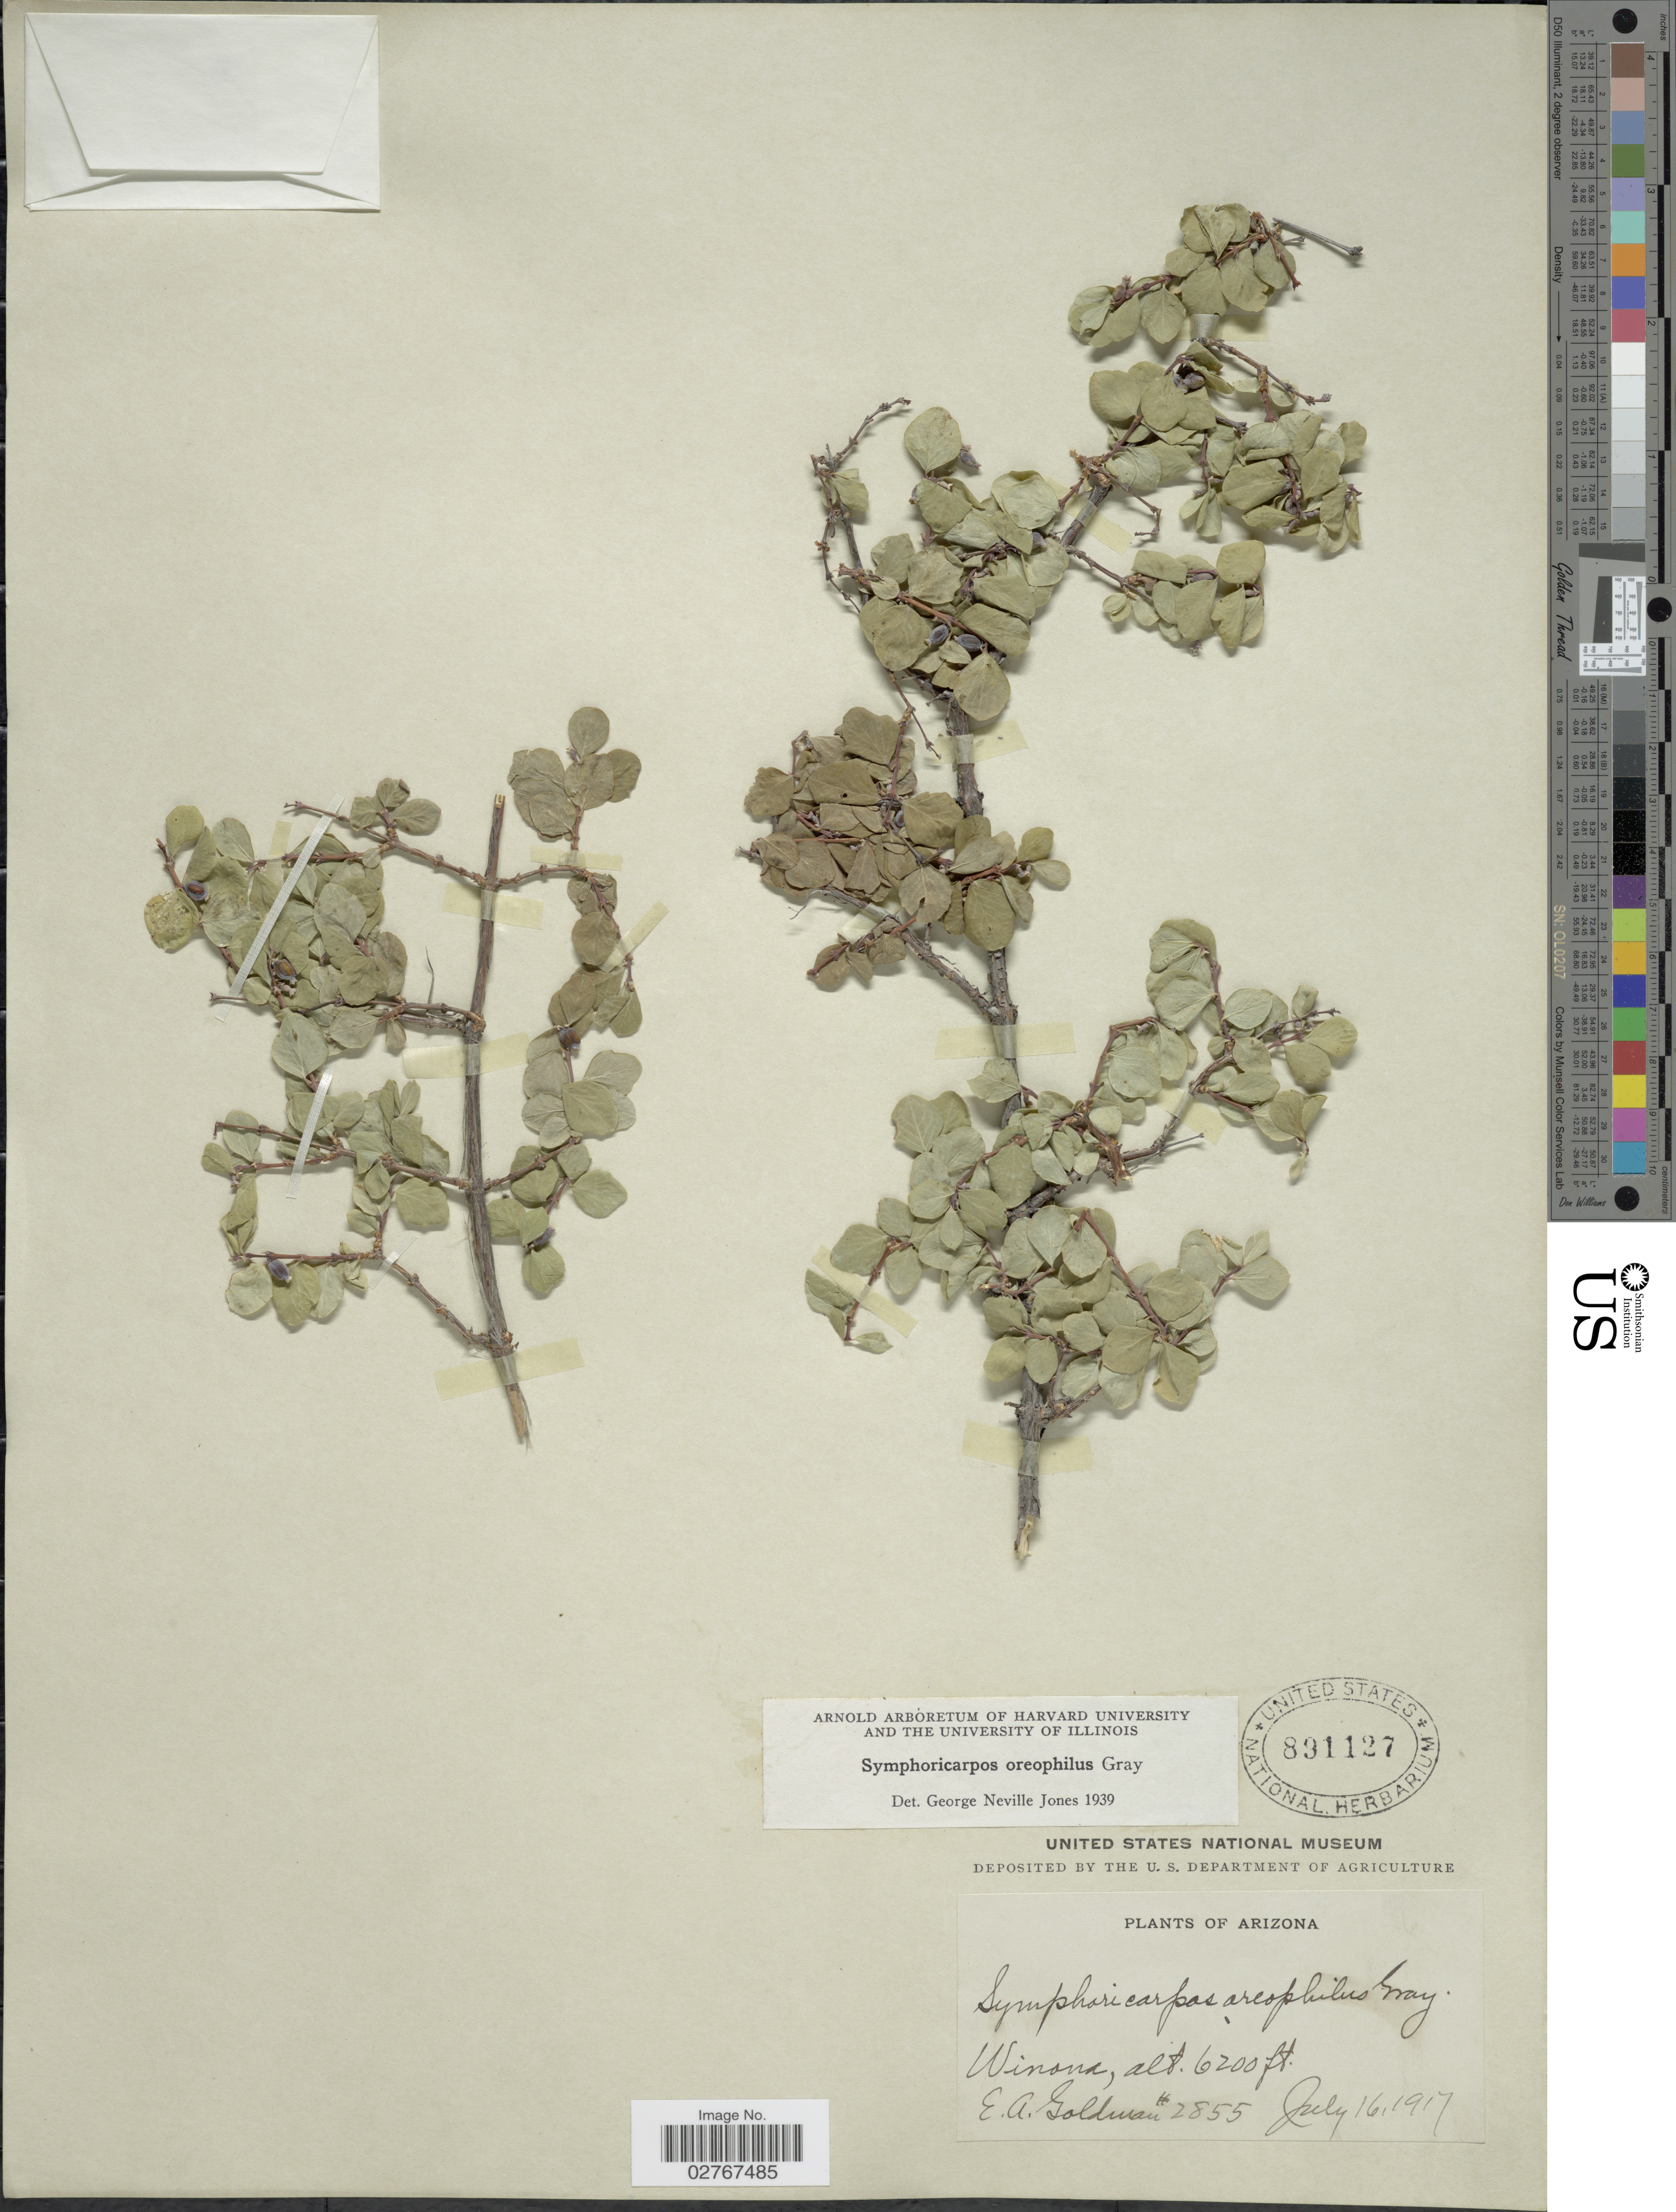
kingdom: Plantae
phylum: Tracheophyta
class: Magnoliopsida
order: Dipsacales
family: Caprifoliaceae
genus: Symphoricarpos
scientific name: Symphoricarpos oreophilus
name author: A. Gray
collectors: E. A. Goldman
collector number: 2855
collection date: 1917-07-16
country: United States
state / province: Arizona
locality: Winona.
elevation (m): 1890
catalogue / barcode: US 891127